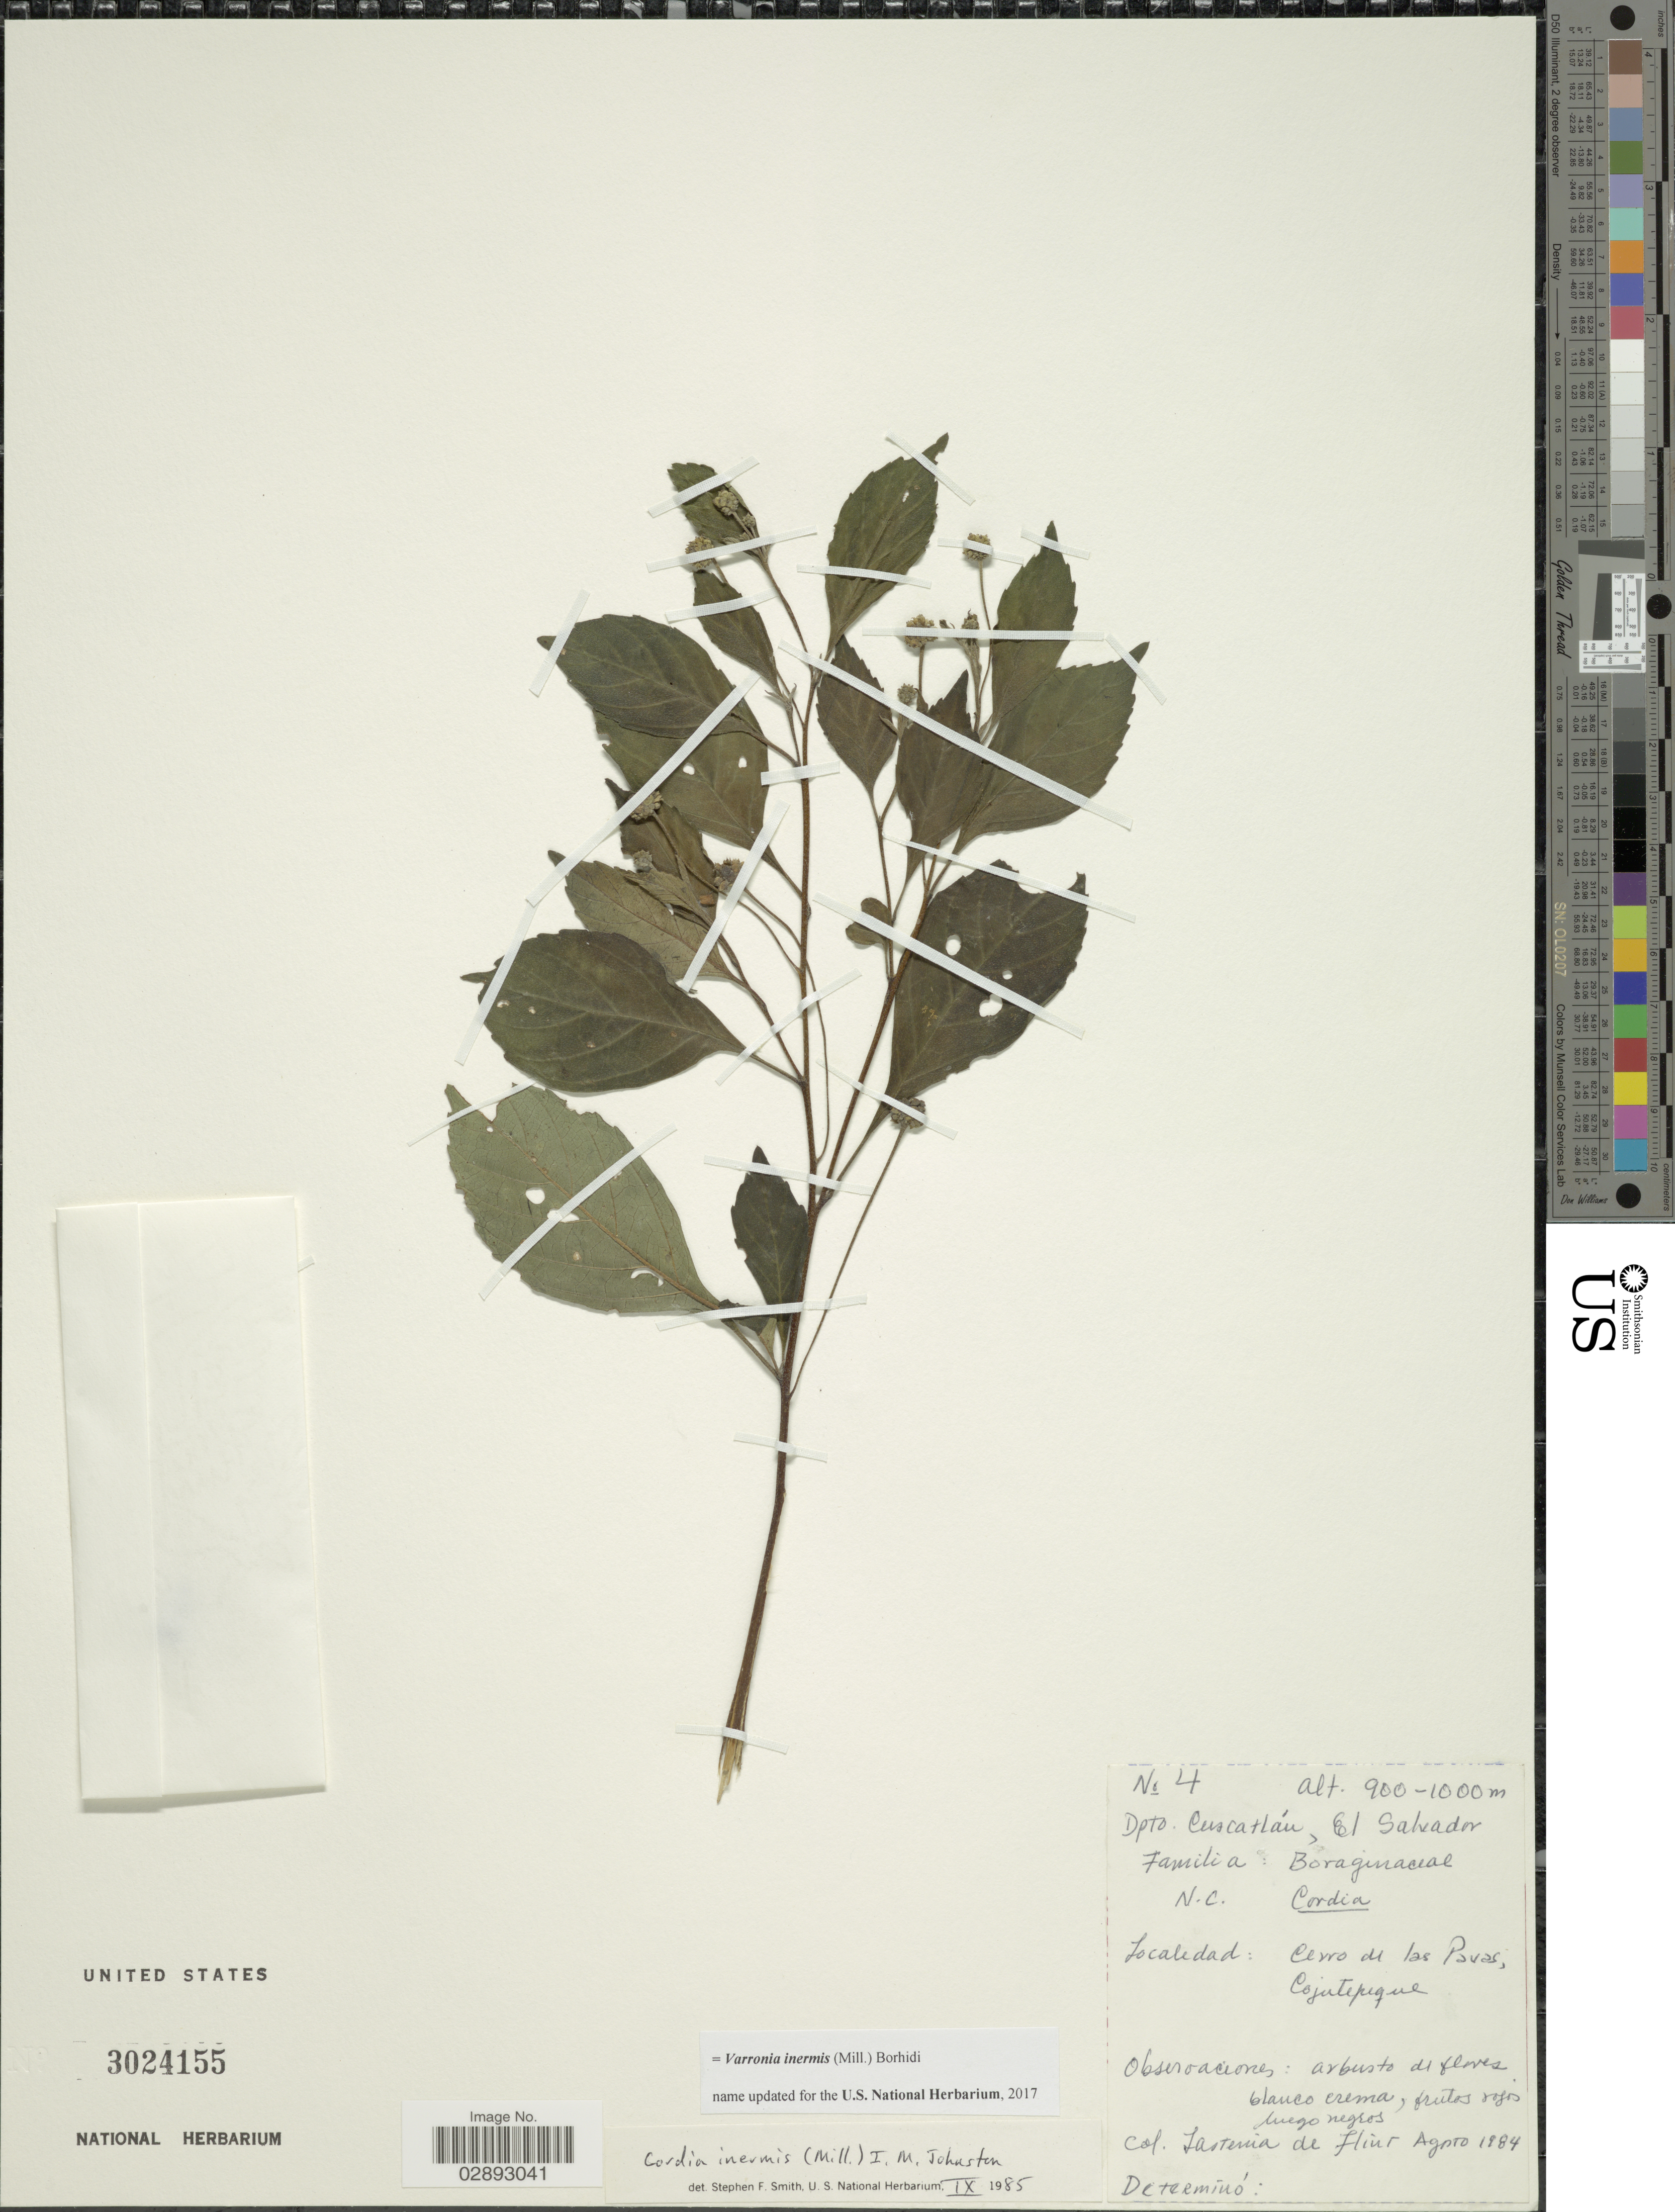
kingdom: Plantae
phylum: Tracheophyta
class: Magnoliopsida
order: Boraginales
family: Cordiaceae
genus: Varronia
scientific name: Varronia inermis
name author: (Mill.) Borhidi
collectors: L. Fliur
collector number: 4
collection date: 1884-08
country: El Salvador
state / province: Cuscatlan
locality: Dpto. Cuscatlán. Cerro de las Pavas, Cojutepeque.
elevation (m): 900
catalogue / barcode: US 3024155